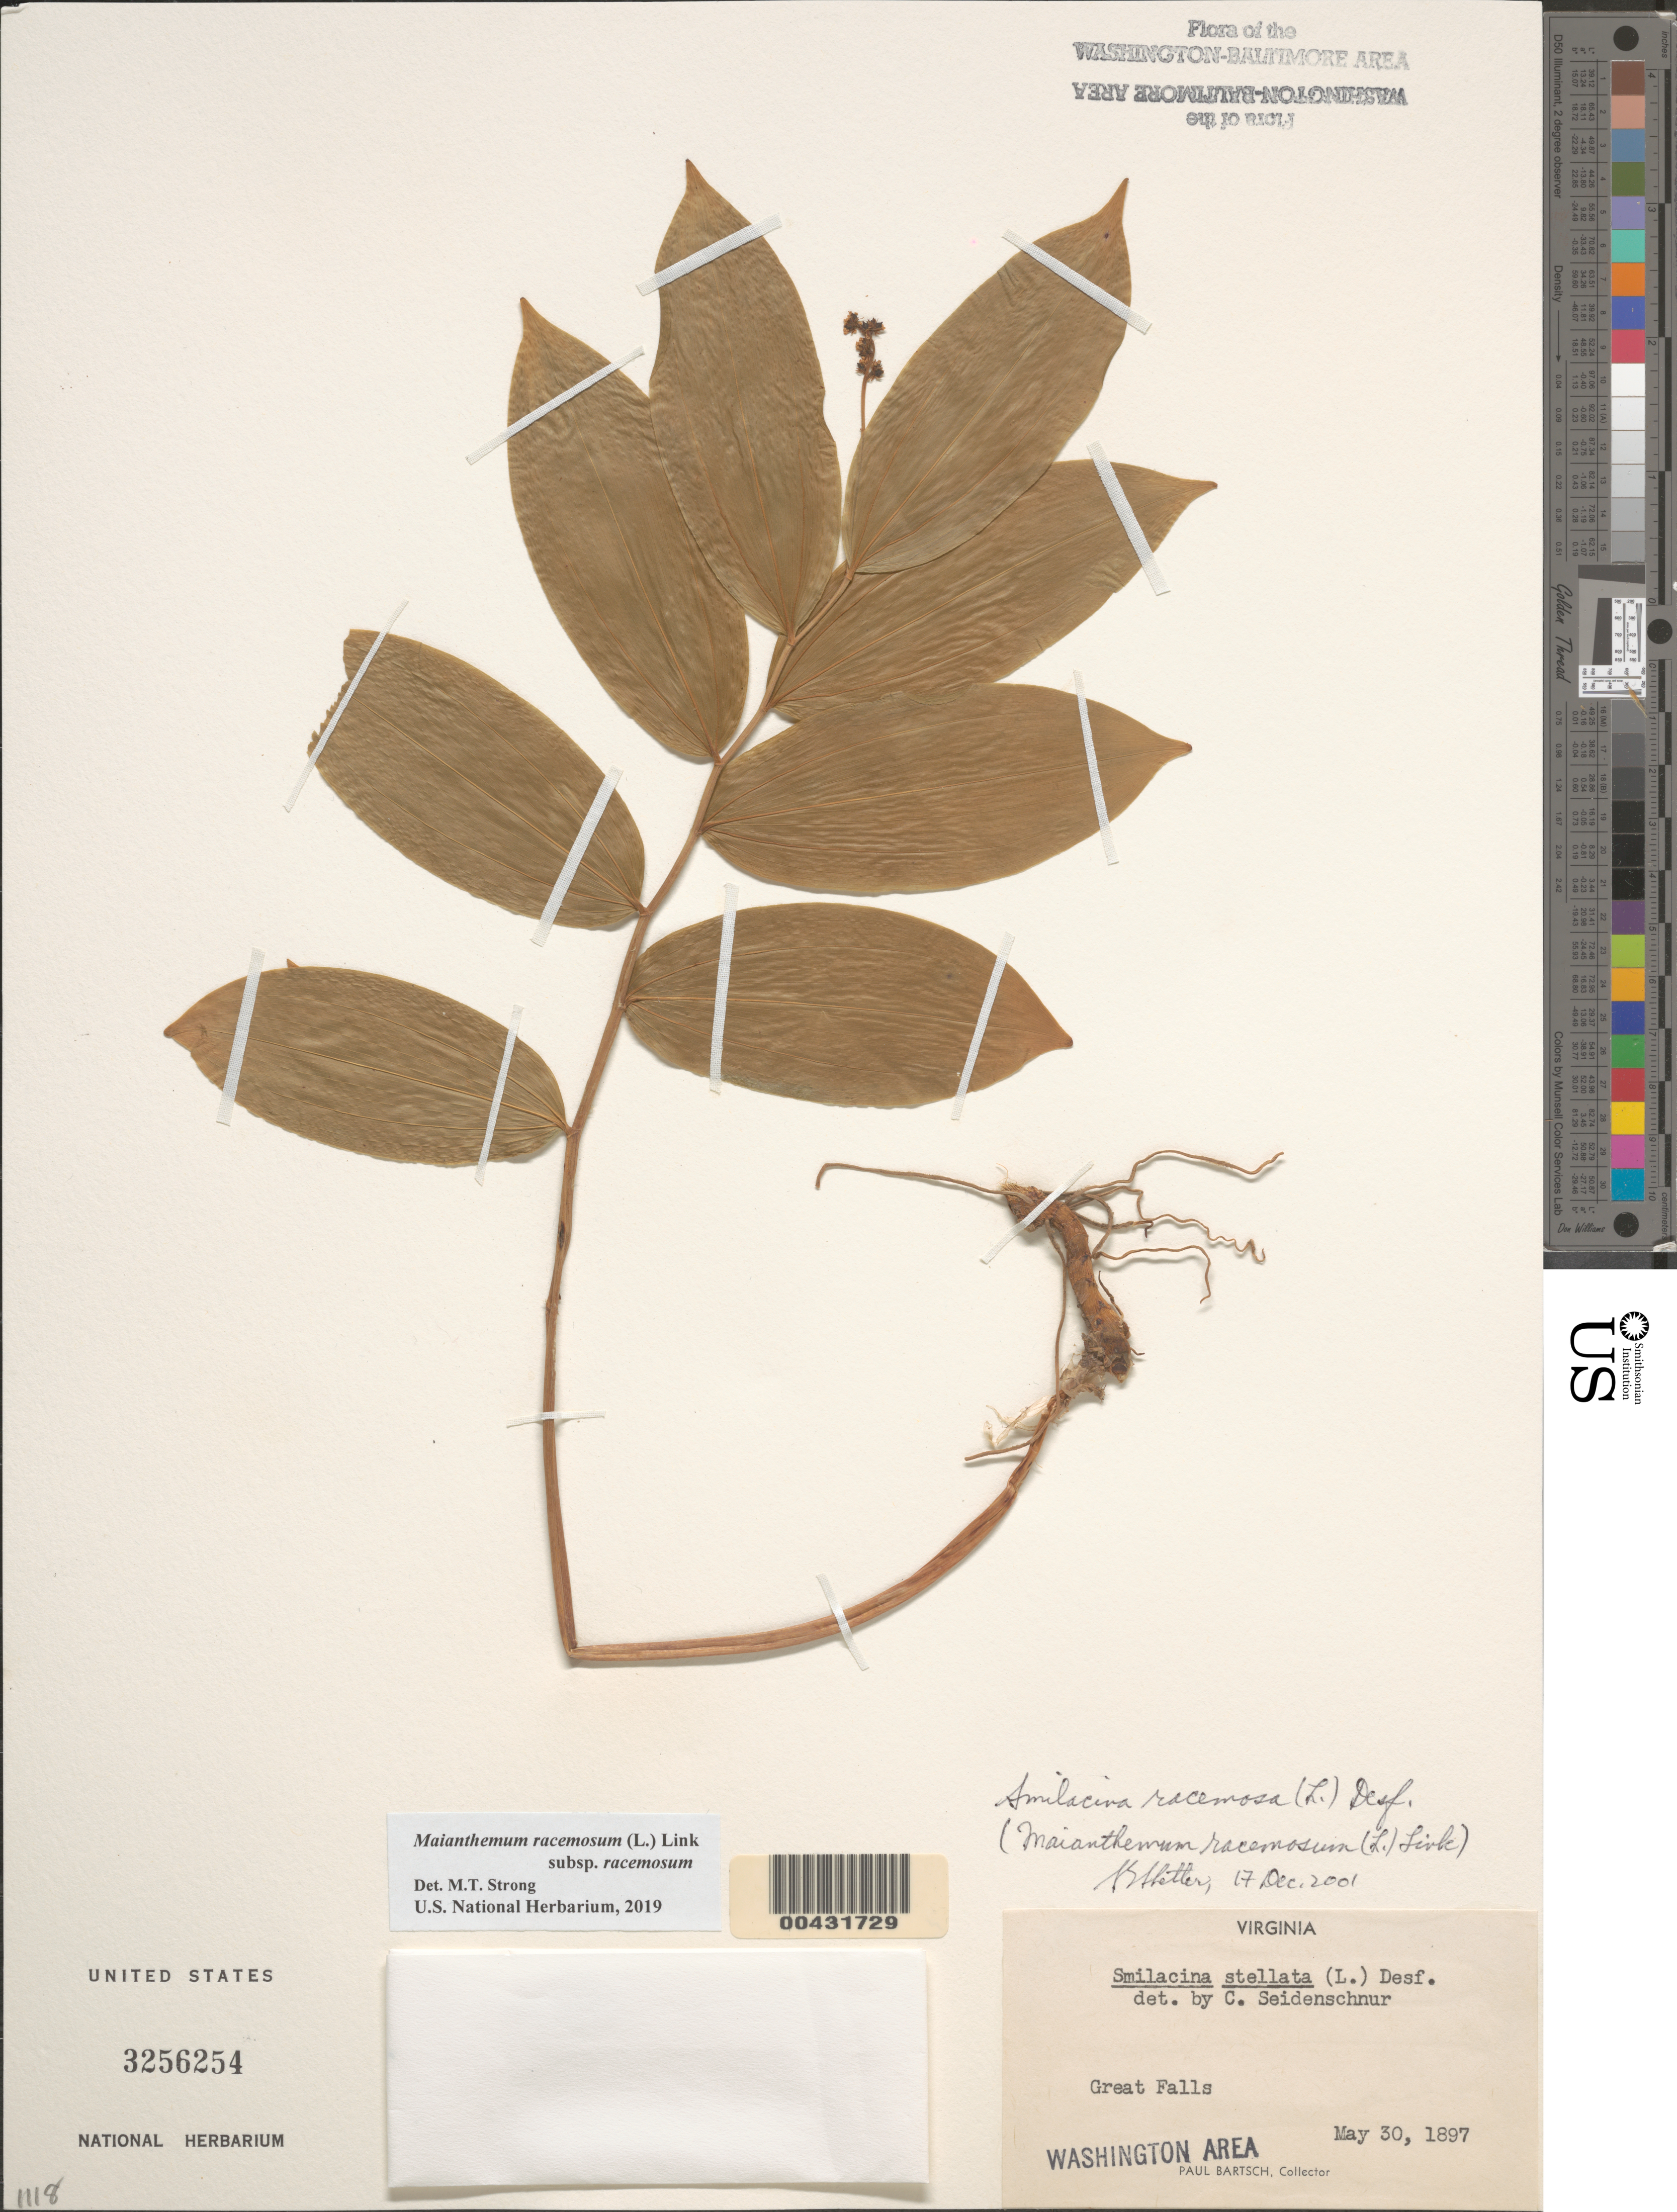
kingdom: Plantae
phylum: Tracheophyta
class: Liliopsida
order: Asparagales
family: Asparagaceae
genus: Maianthemum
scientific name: Maianthemum racemosum subsp. racemosum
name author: (L.) Link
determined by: Strong, Mark T., (BOT), Smithsonian Institution - National Museum of Natural History (UNITED STATES)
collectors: P. Bartsch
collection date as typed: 30 May 1897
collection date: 1897-05-30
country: United States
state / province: Virginia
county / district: Fairfax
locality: Great Falls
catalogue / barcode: US 3256254